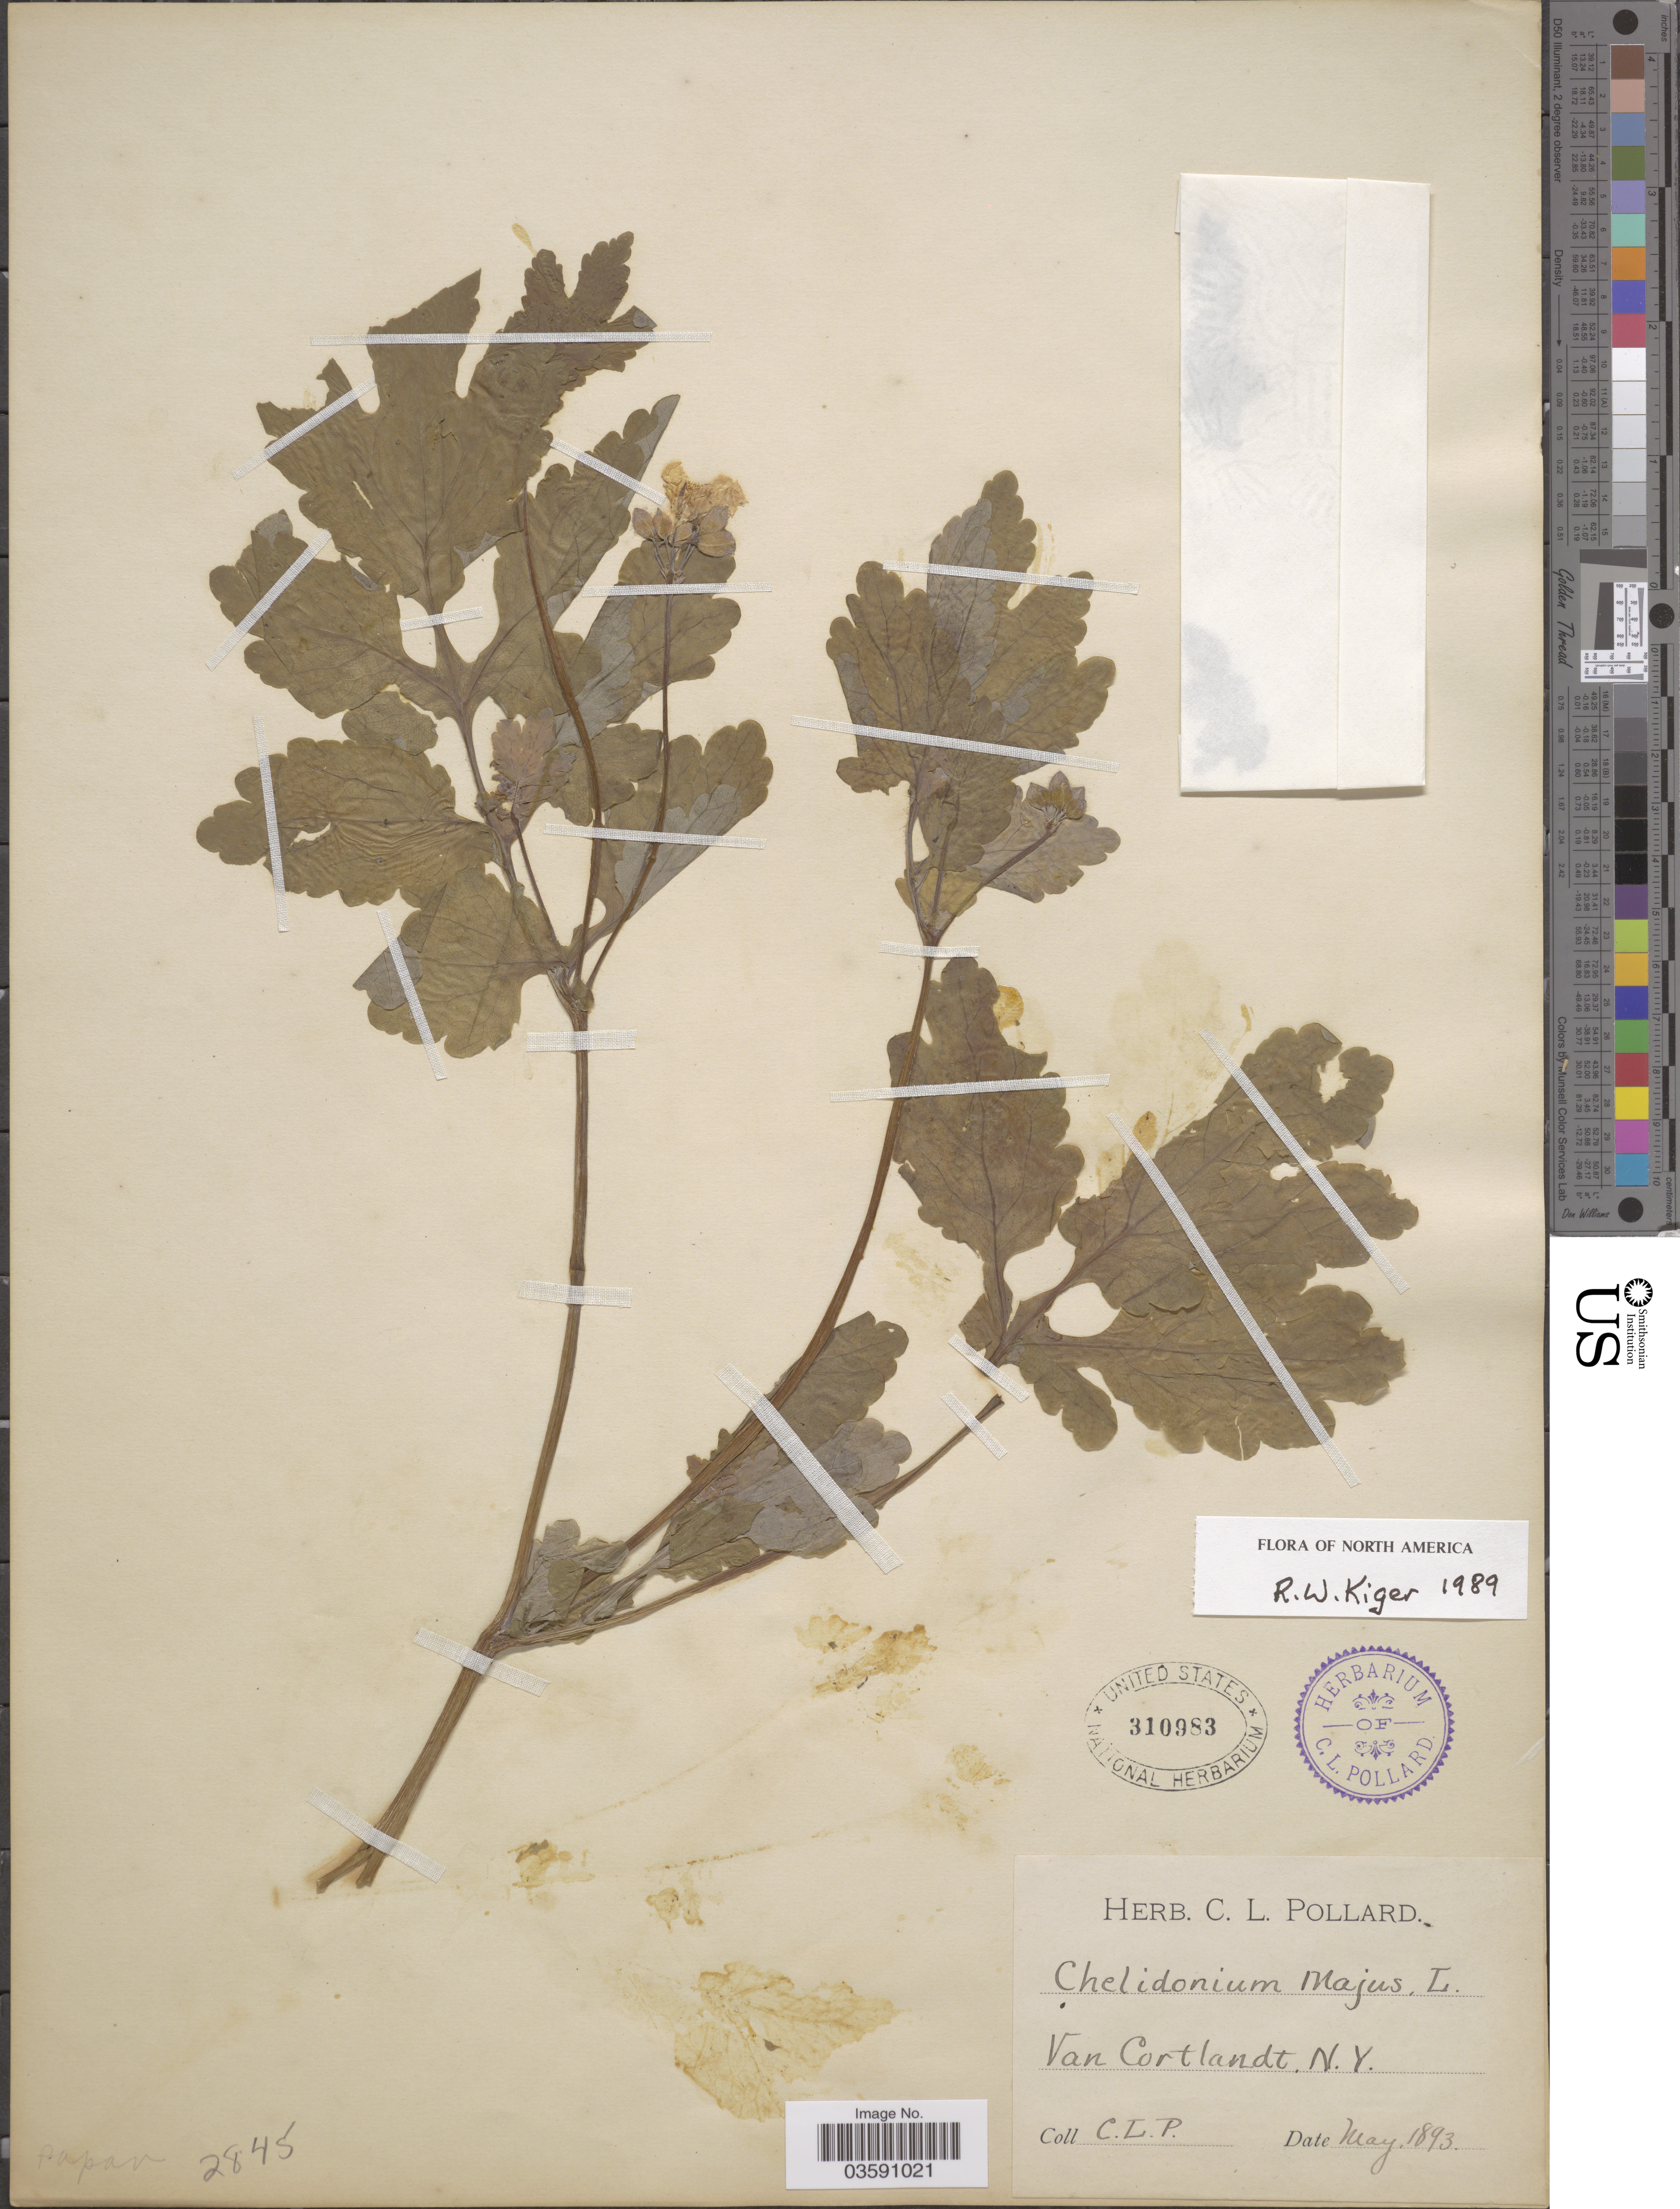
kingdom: Plantae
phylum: Tracheophyta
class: Magnoliopsida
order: Ranunculales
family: Papaveraceae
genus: Chelidonium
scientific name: Chelidonium majus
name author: L.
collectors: C. L. Pollard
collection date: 1893-05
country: United States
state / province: New York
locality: Van Cortlandt.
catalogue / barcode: US 310983